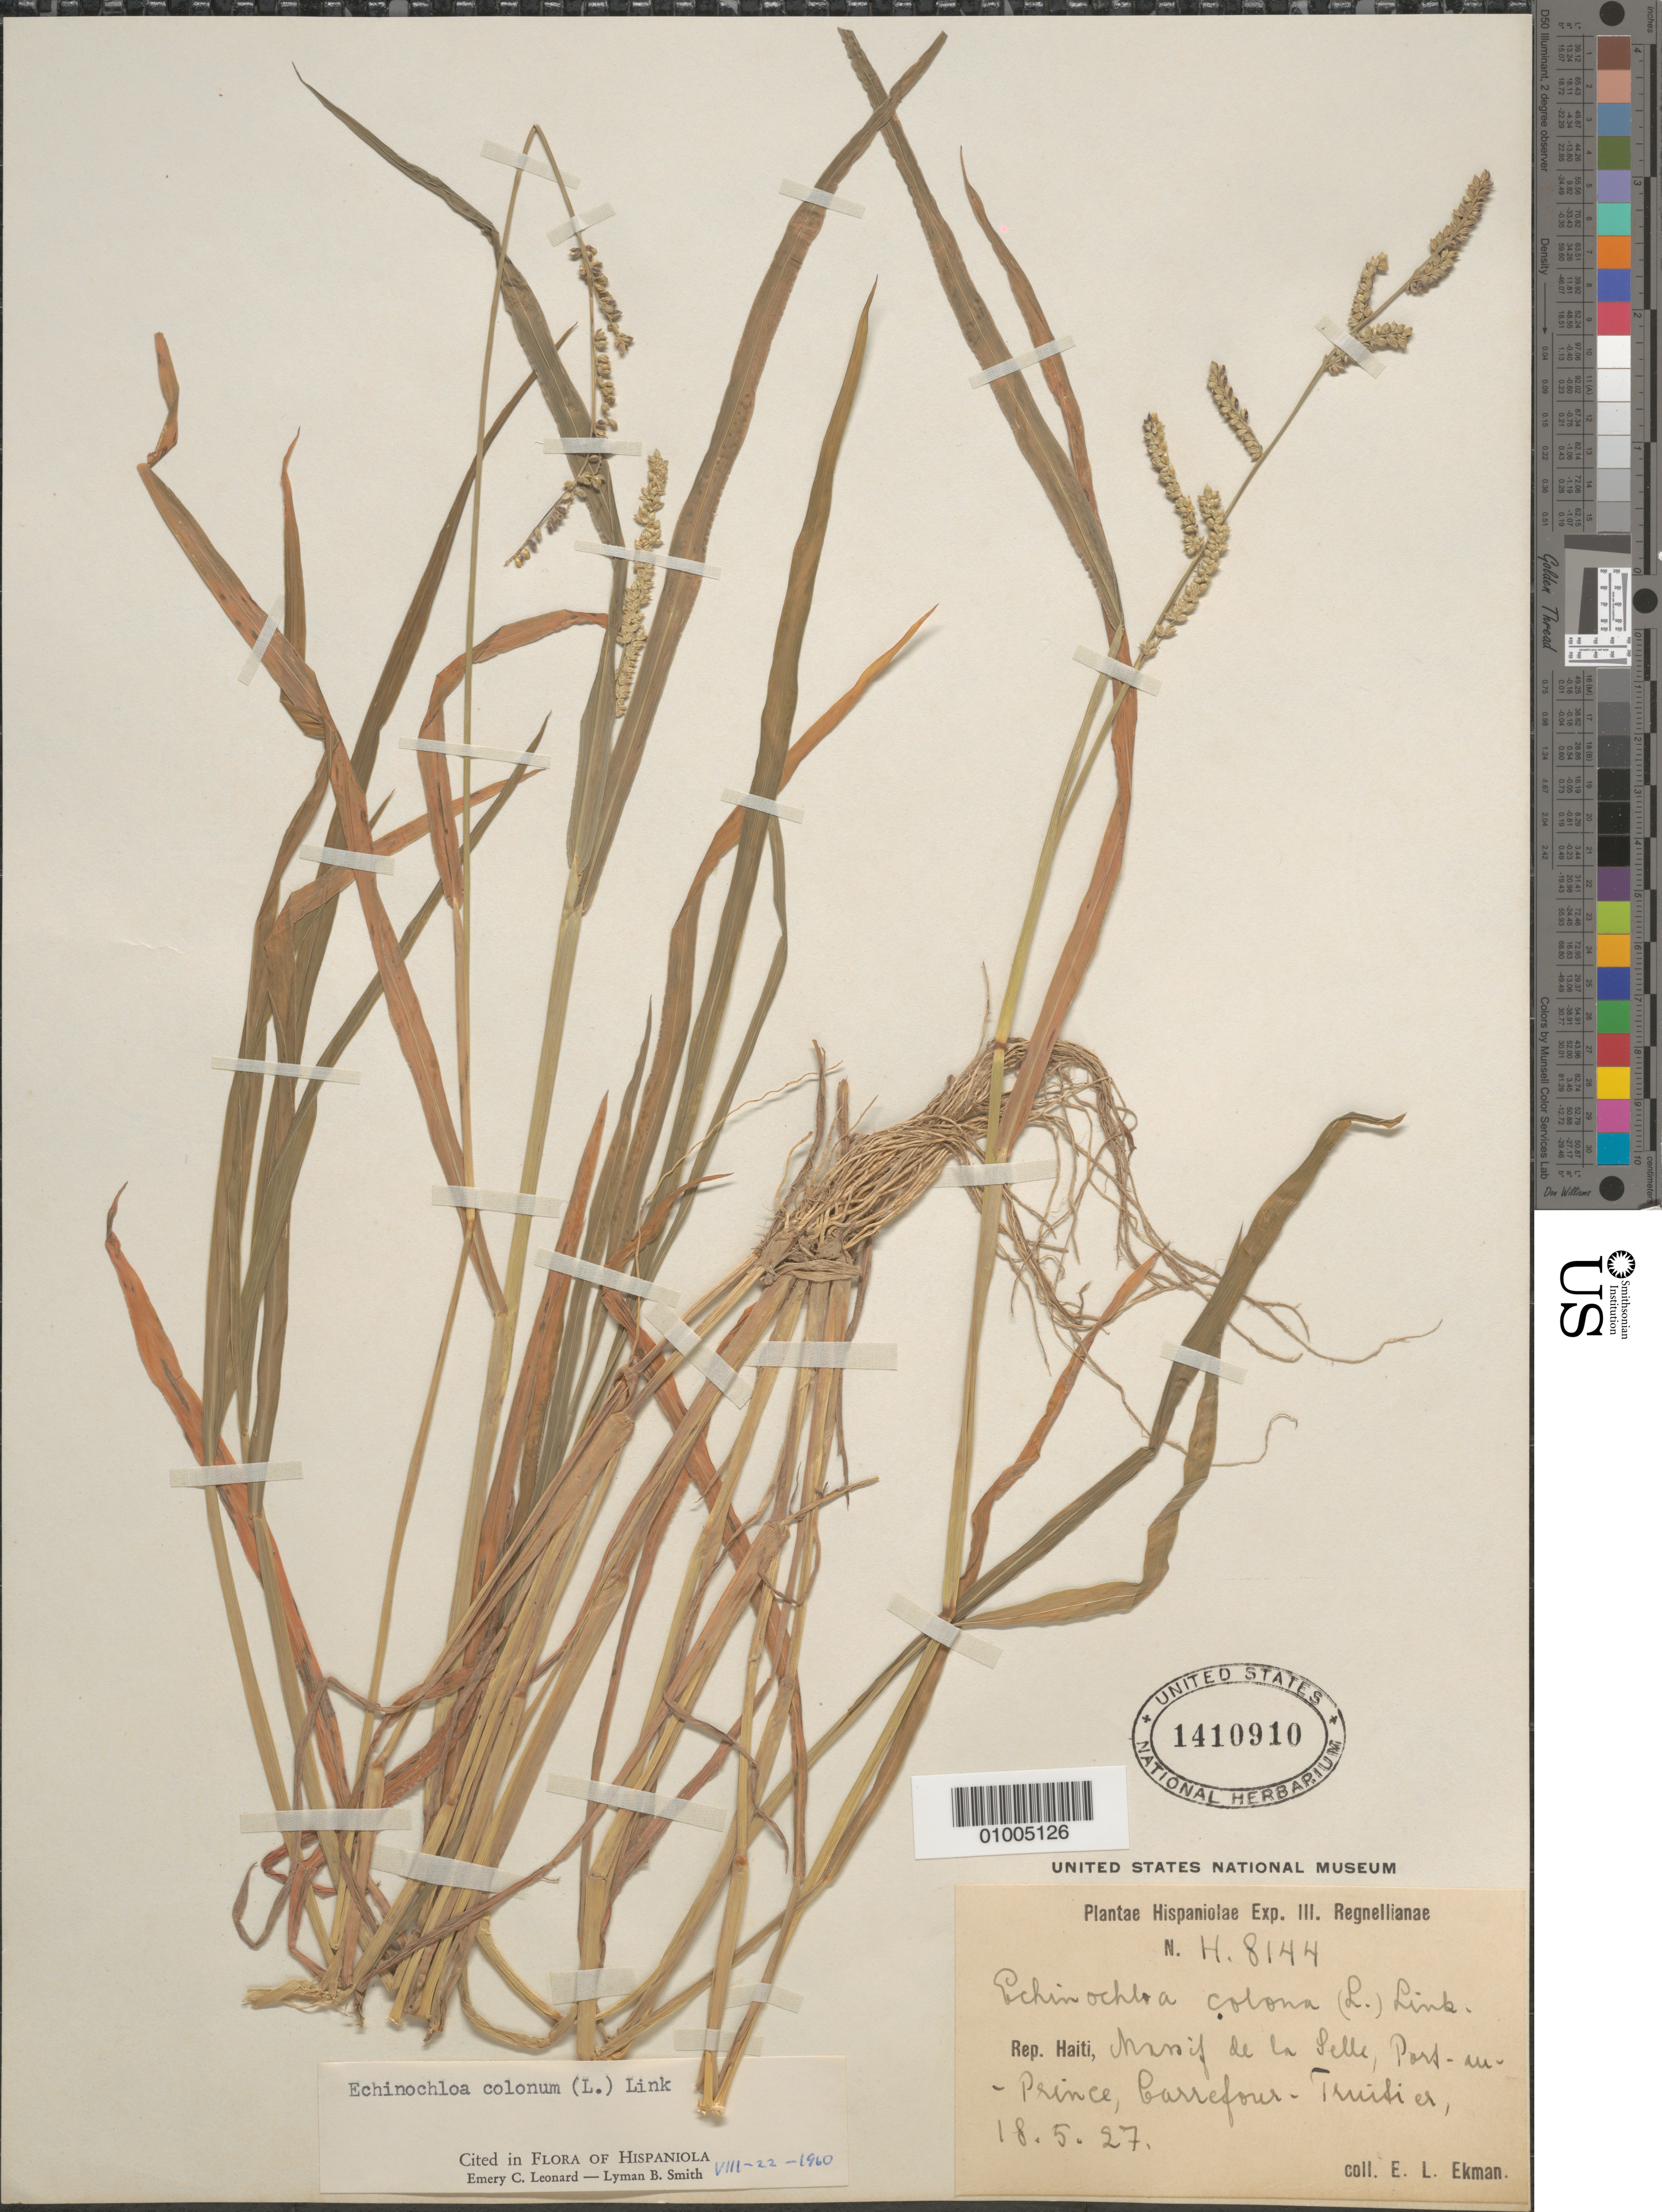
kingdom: Plantae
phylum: Tracheophyta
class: Liliopsida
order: Poales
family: Poaceae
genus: Echinochloa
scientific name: Echinochloa colona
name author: (L.) Link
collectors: E. L. Ekman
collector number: H 8144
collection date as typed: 18 May 1927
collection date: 1927-05-18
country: Haiti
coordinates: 0 N, 0 E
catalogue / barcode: US 1410910